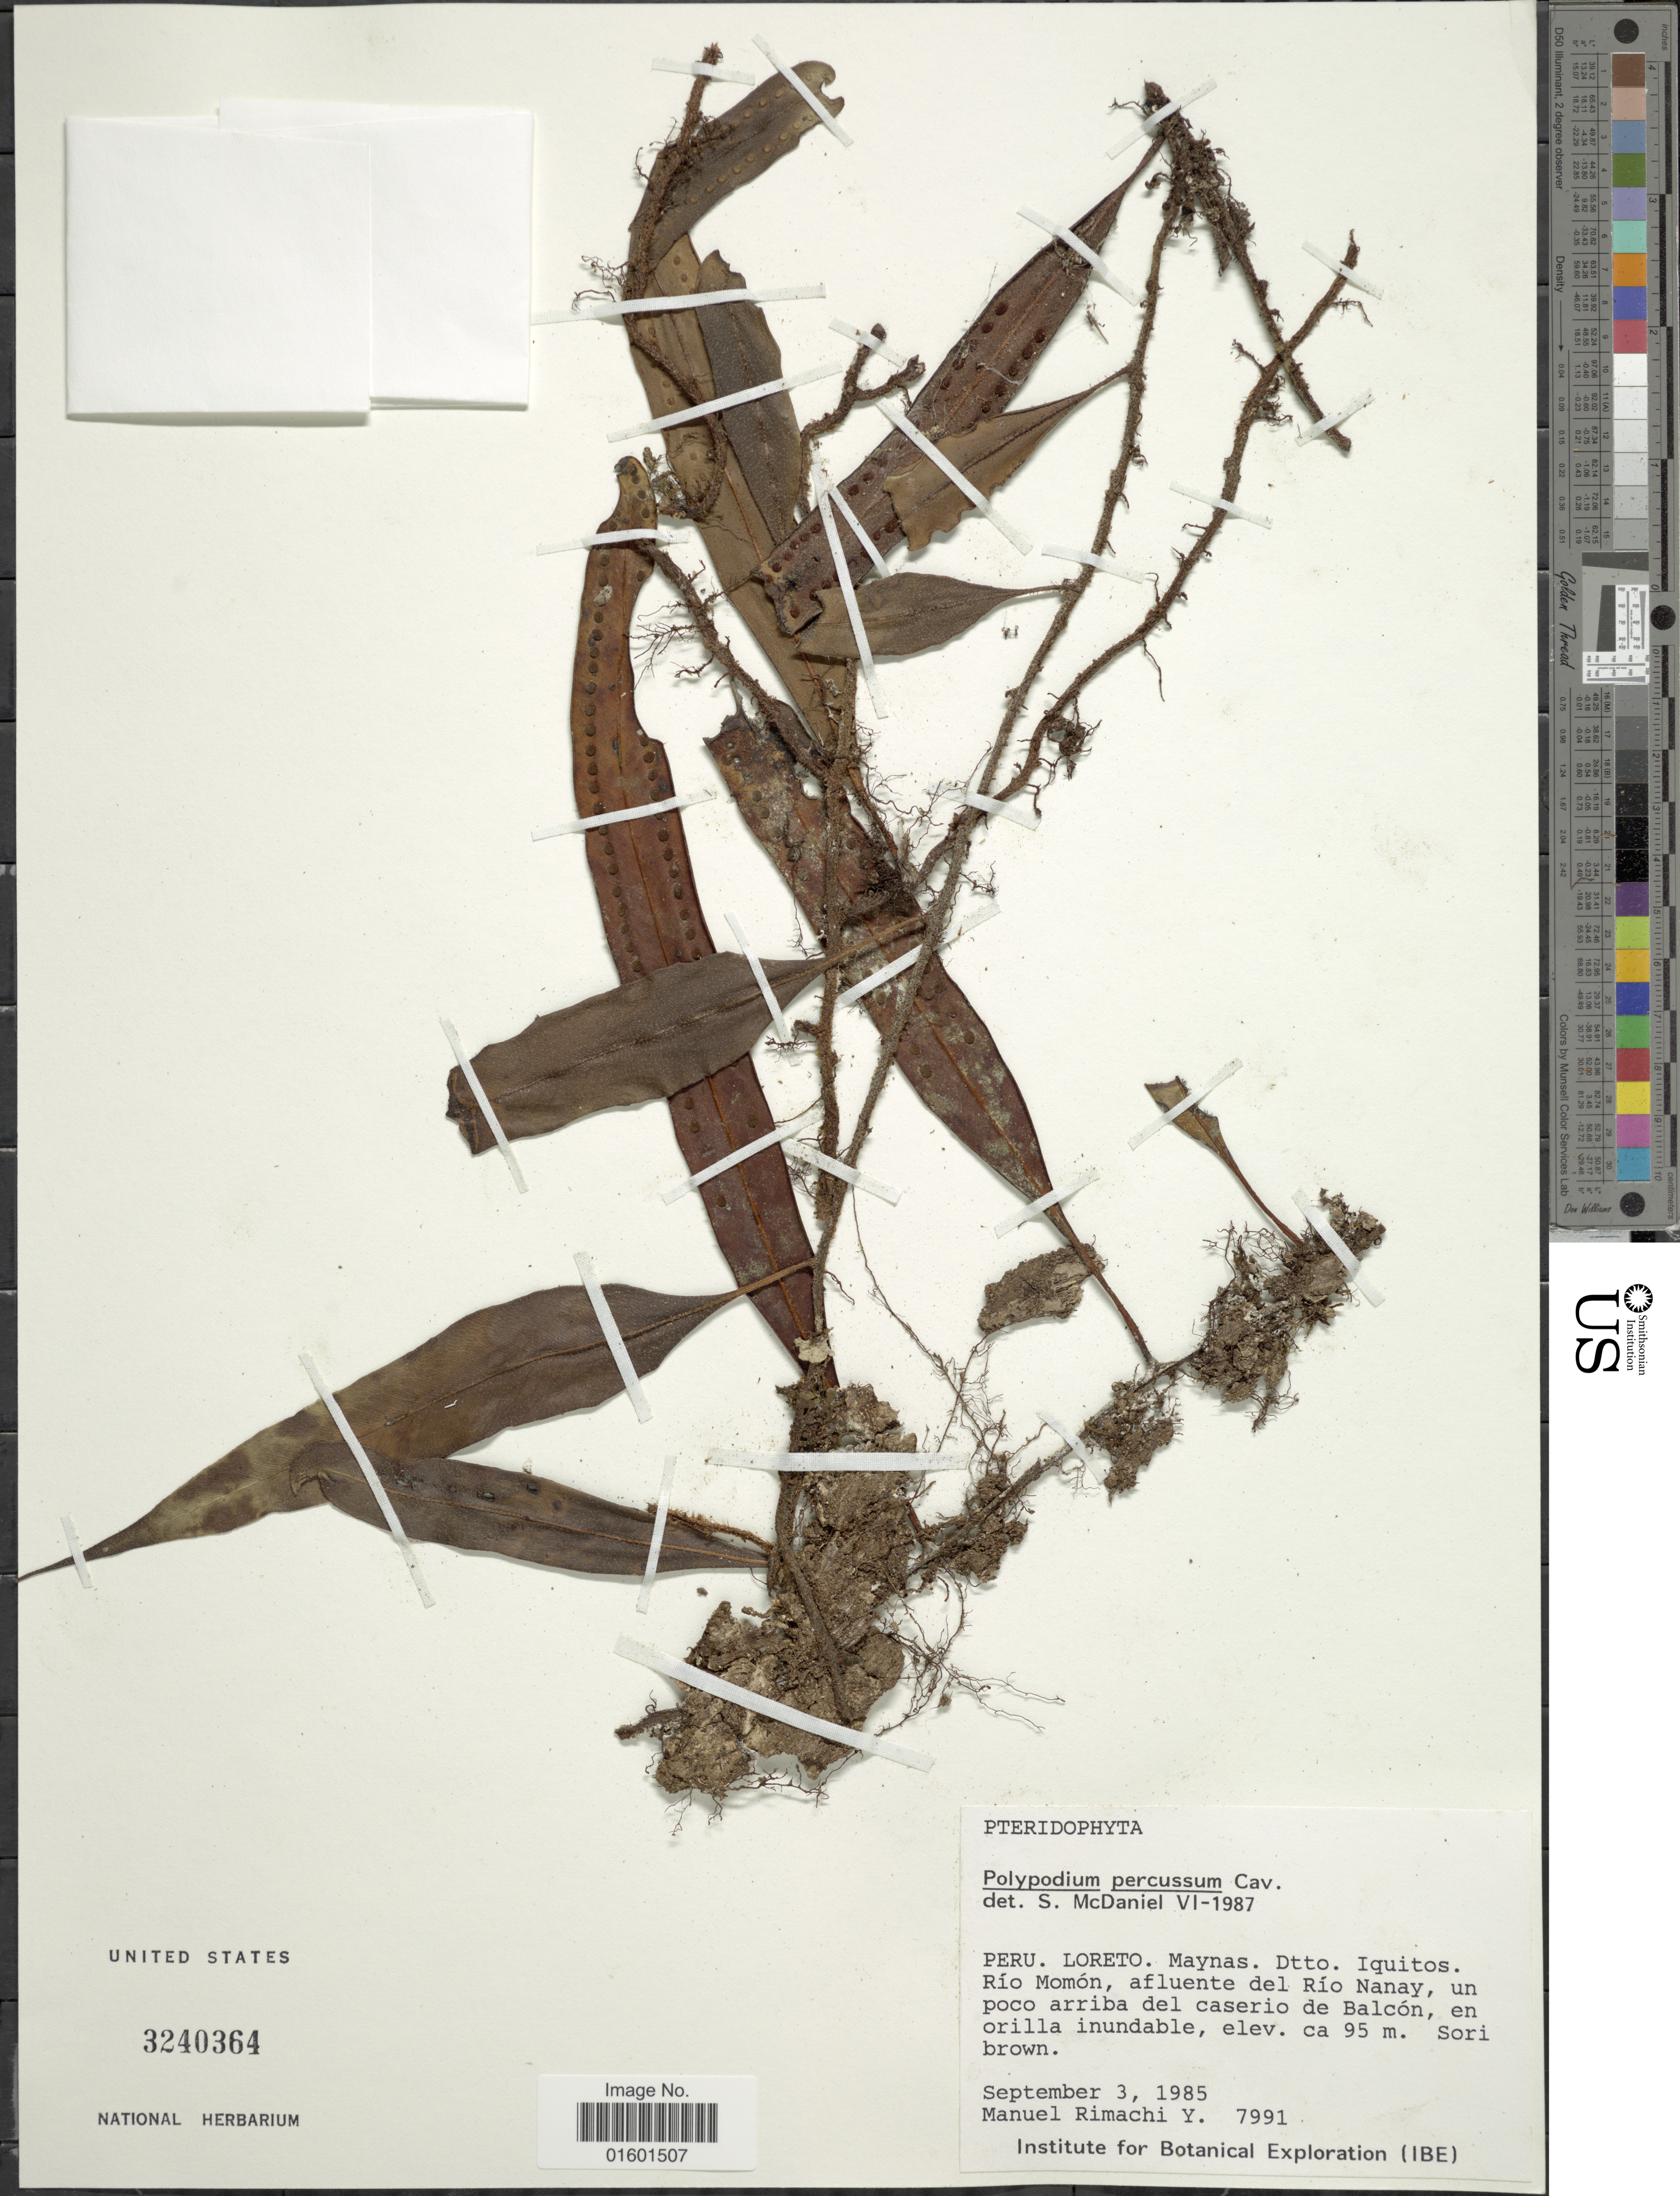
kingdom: Plantae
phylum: Tracheophyta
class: Polypodiopsida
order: Polypodiales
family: Polypodiaceae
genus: Microgramma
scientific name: Microgramma percussa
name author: (Cav.) de la Sota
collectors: M. Rimachi Y.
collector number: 7991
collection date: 1985-09-03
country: Peru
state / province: Loreto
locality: Maynas. Dtto. Iquitos. Rio Momon, afluente del Rio Nanay, un poco arriba del caserui de Balcon, en orilla inundable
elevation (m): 95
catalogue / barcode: US 3240364